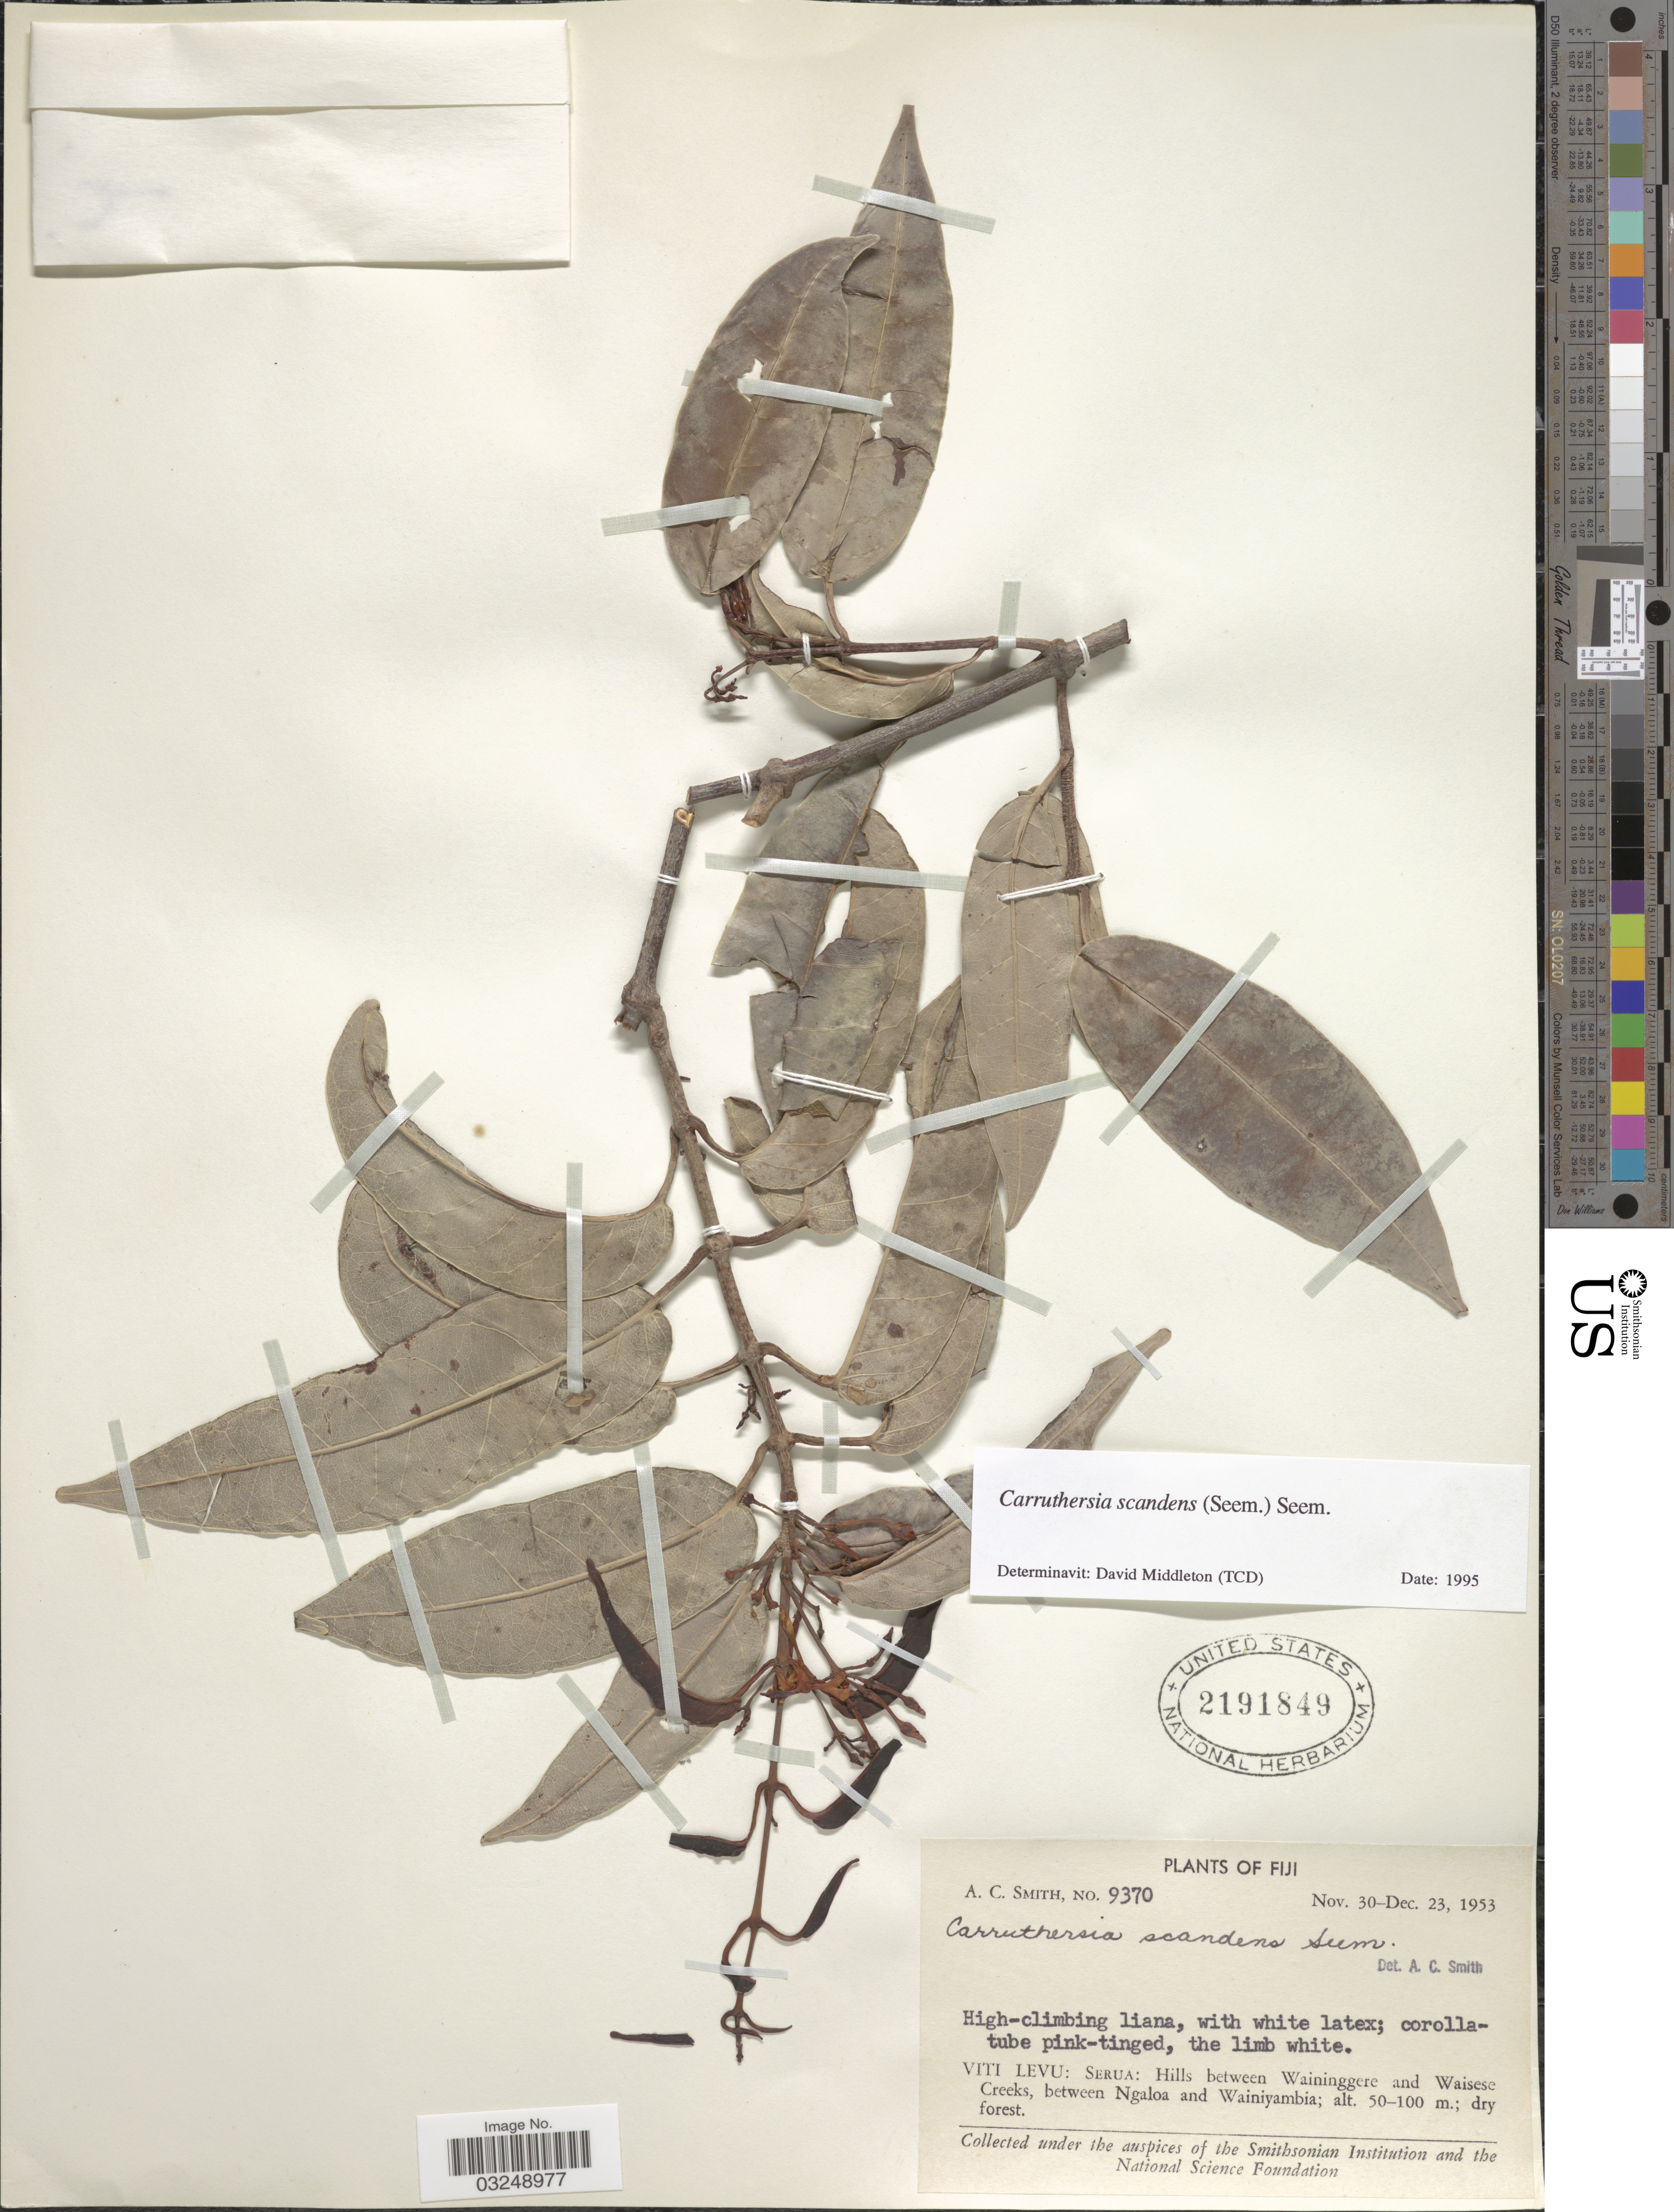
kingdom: Plantae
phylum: Tracheophyta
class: Magnoliopsida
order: Gentianales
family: Apocynaceae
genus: Carruthersia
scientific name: Carruthersia scandens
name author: (Seem.) Seem.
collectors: A. C. Smith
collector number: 9370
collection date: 1953-11-30/1953-12-23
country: Fiji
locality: Viti Levu: Serua: Hills between Waininggere and Waisese Creeks, between Ngaloa and Wainiyambia.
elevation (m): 50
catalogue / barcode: US 2191849